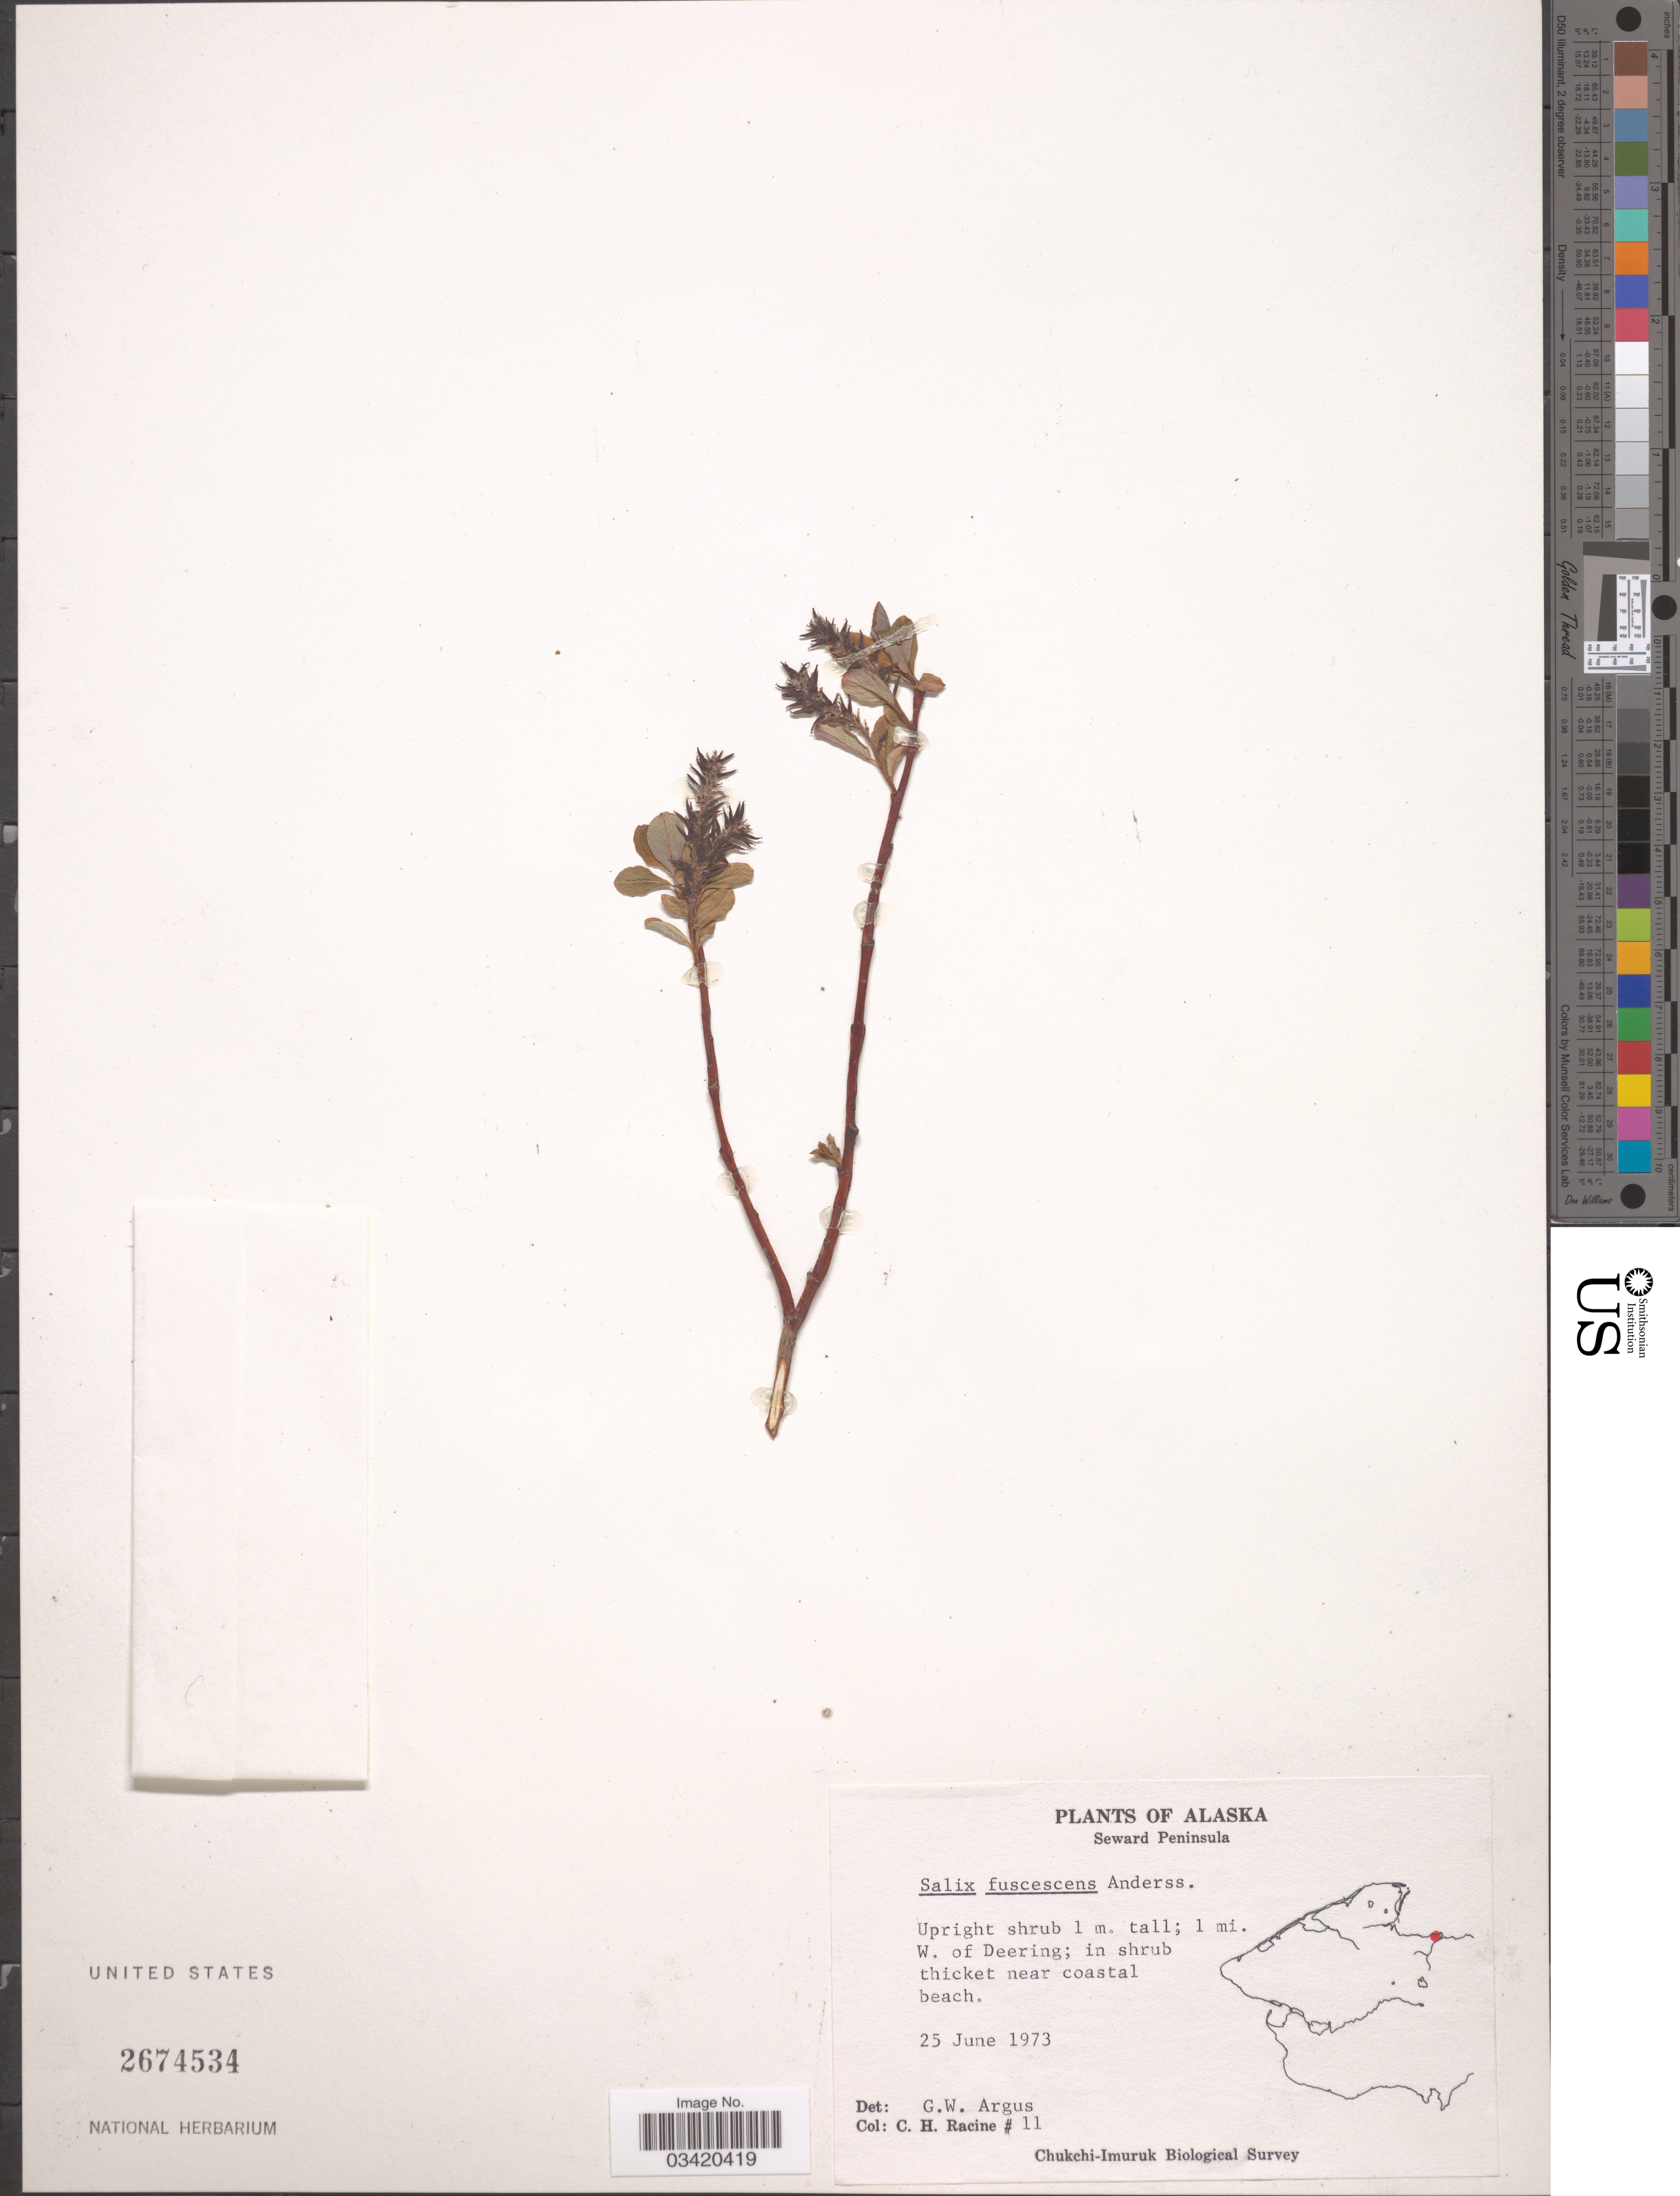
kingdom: Plantae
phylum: Tracheophyta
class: Magnoliopsida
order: Malpighiales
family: Salicaceae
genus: Salix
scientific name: Salix fuscescens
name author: Andersson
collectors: C. Racine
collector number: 11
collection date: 1973-06-25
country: United States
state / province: Alaska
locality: Seward Peninsula. 1 mi. W. of Deering.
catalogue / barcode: US 2674534